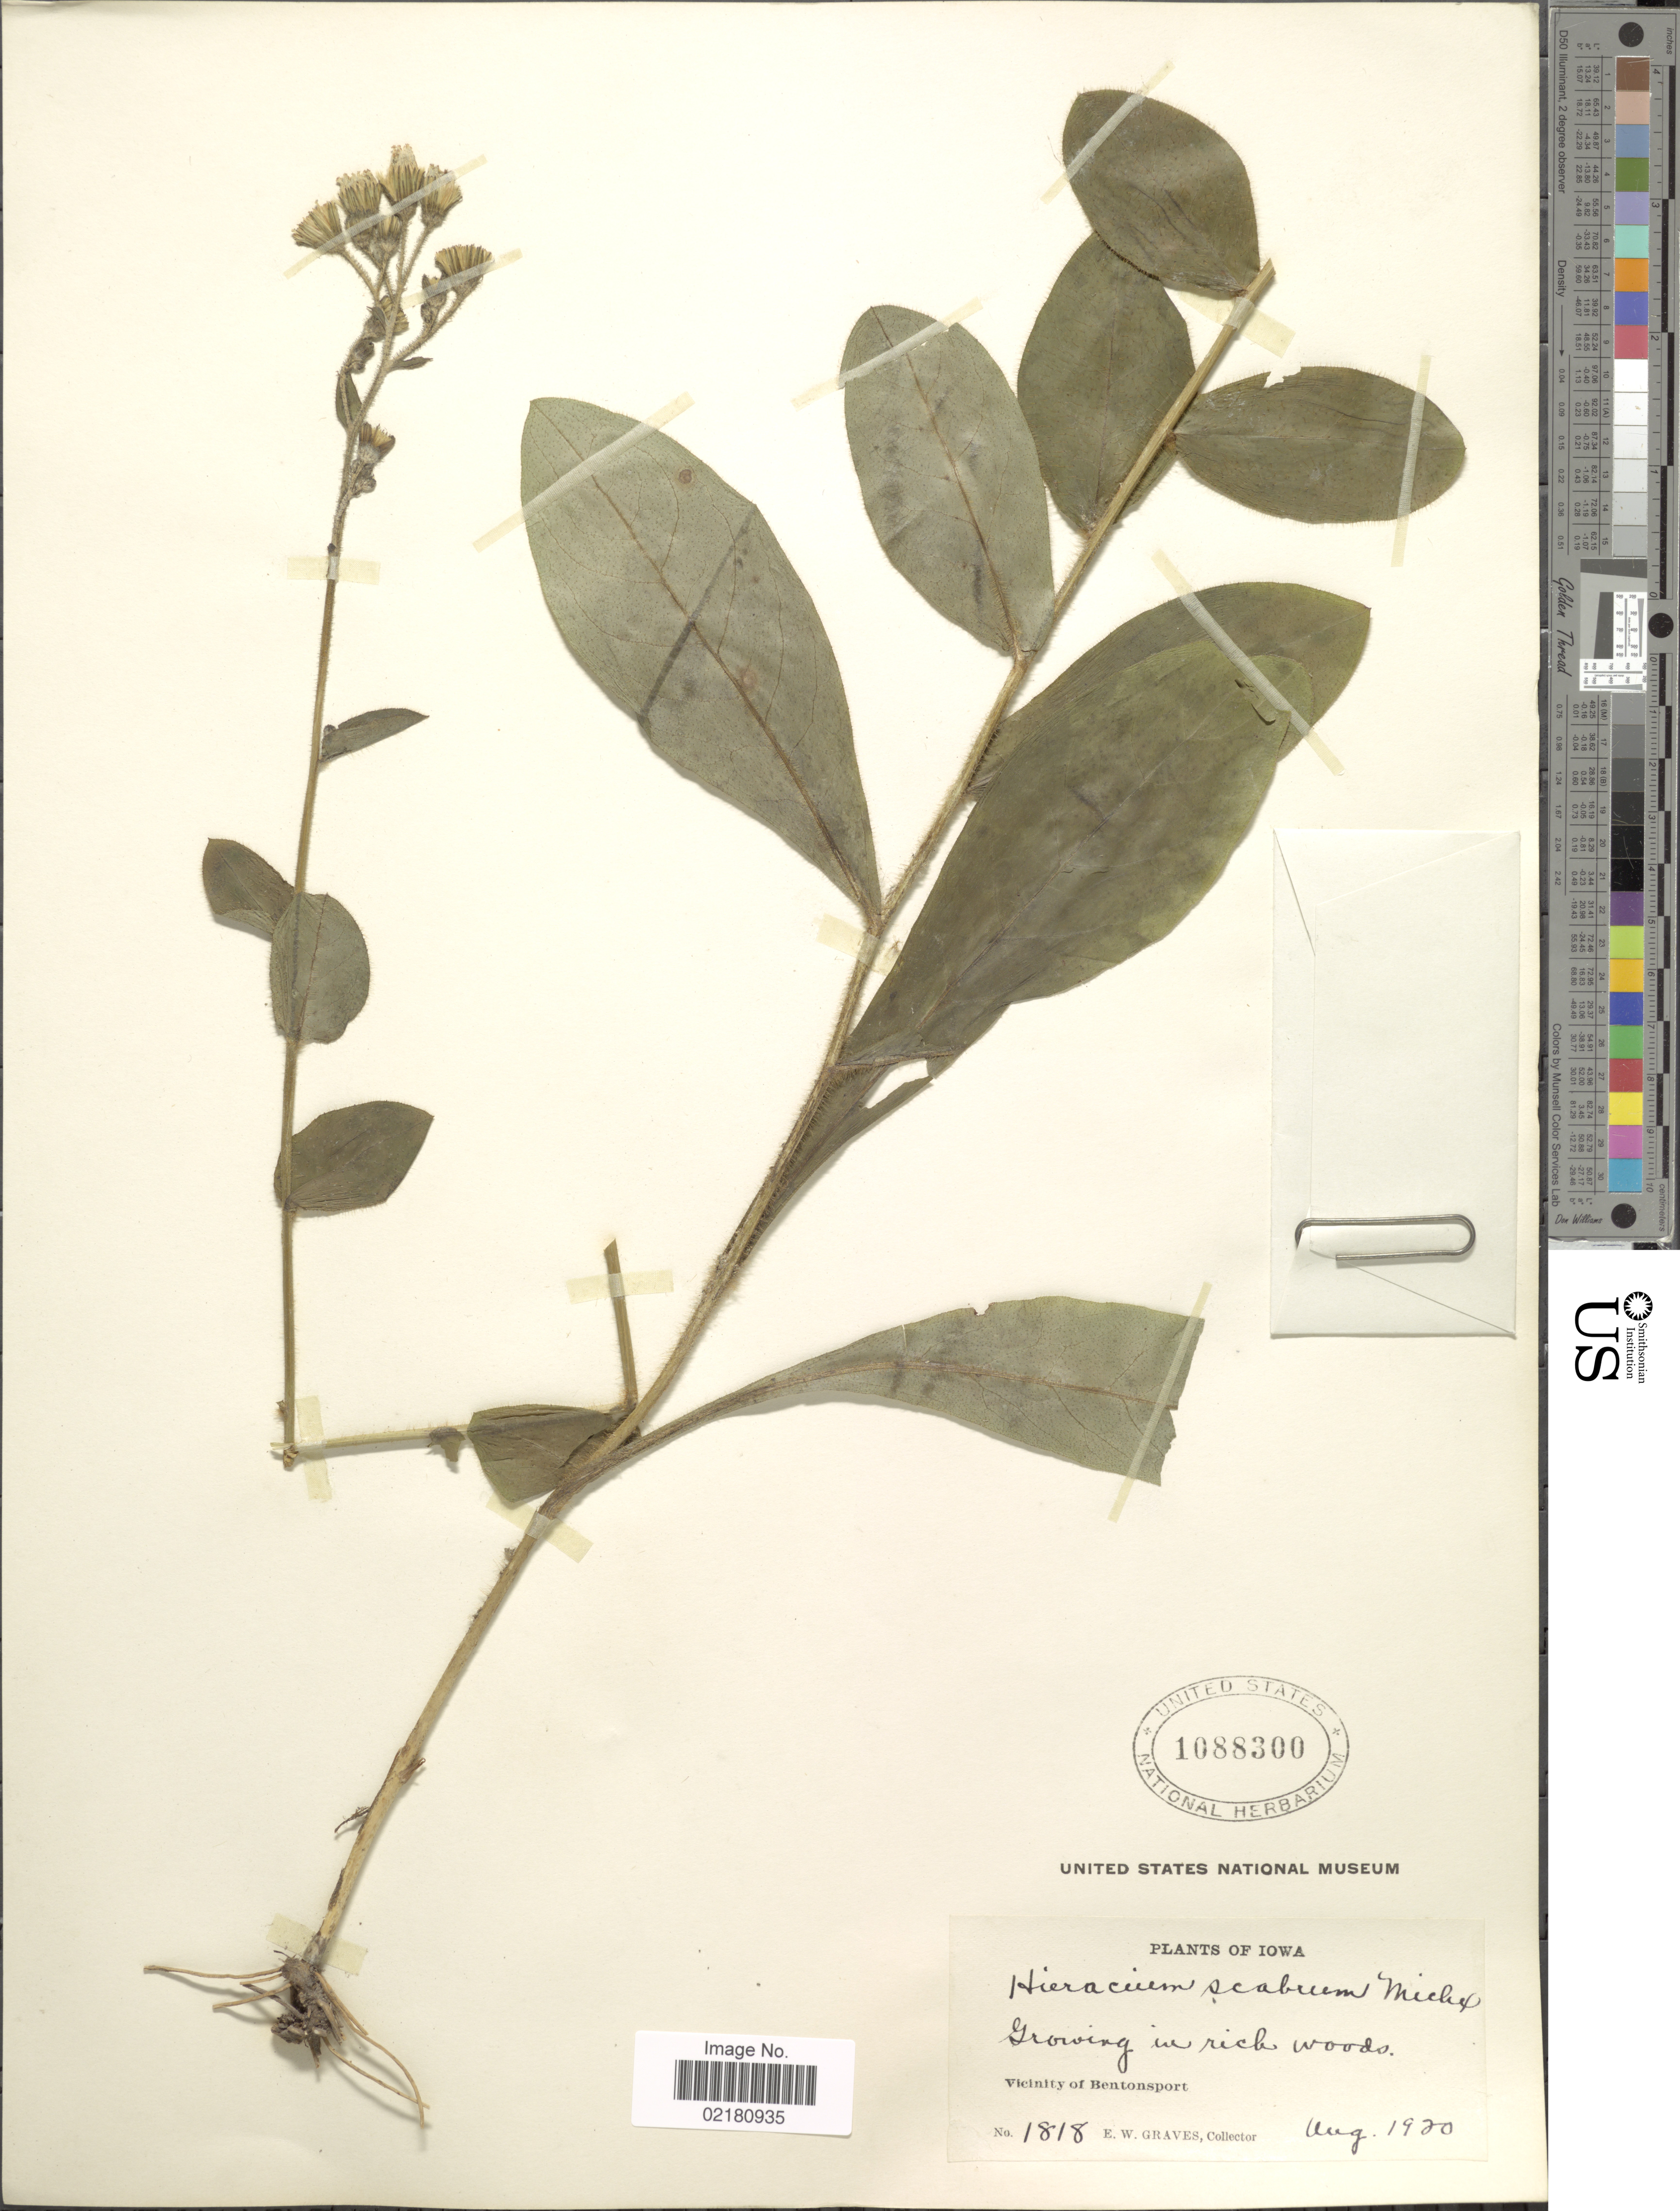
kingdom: Plantae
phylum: Tracheophyta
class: Magnoliopsida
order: Asterales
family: Asteraceae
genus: Pilosella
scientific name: Pilosella verruculata subsp. verruculata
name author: (Link) Soják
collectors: E. Graves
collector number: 1818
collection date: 1920-08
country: United States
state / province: Iowa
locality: Growing in rich woods. VIcinity of Bentonsport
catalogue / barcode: US 1088300